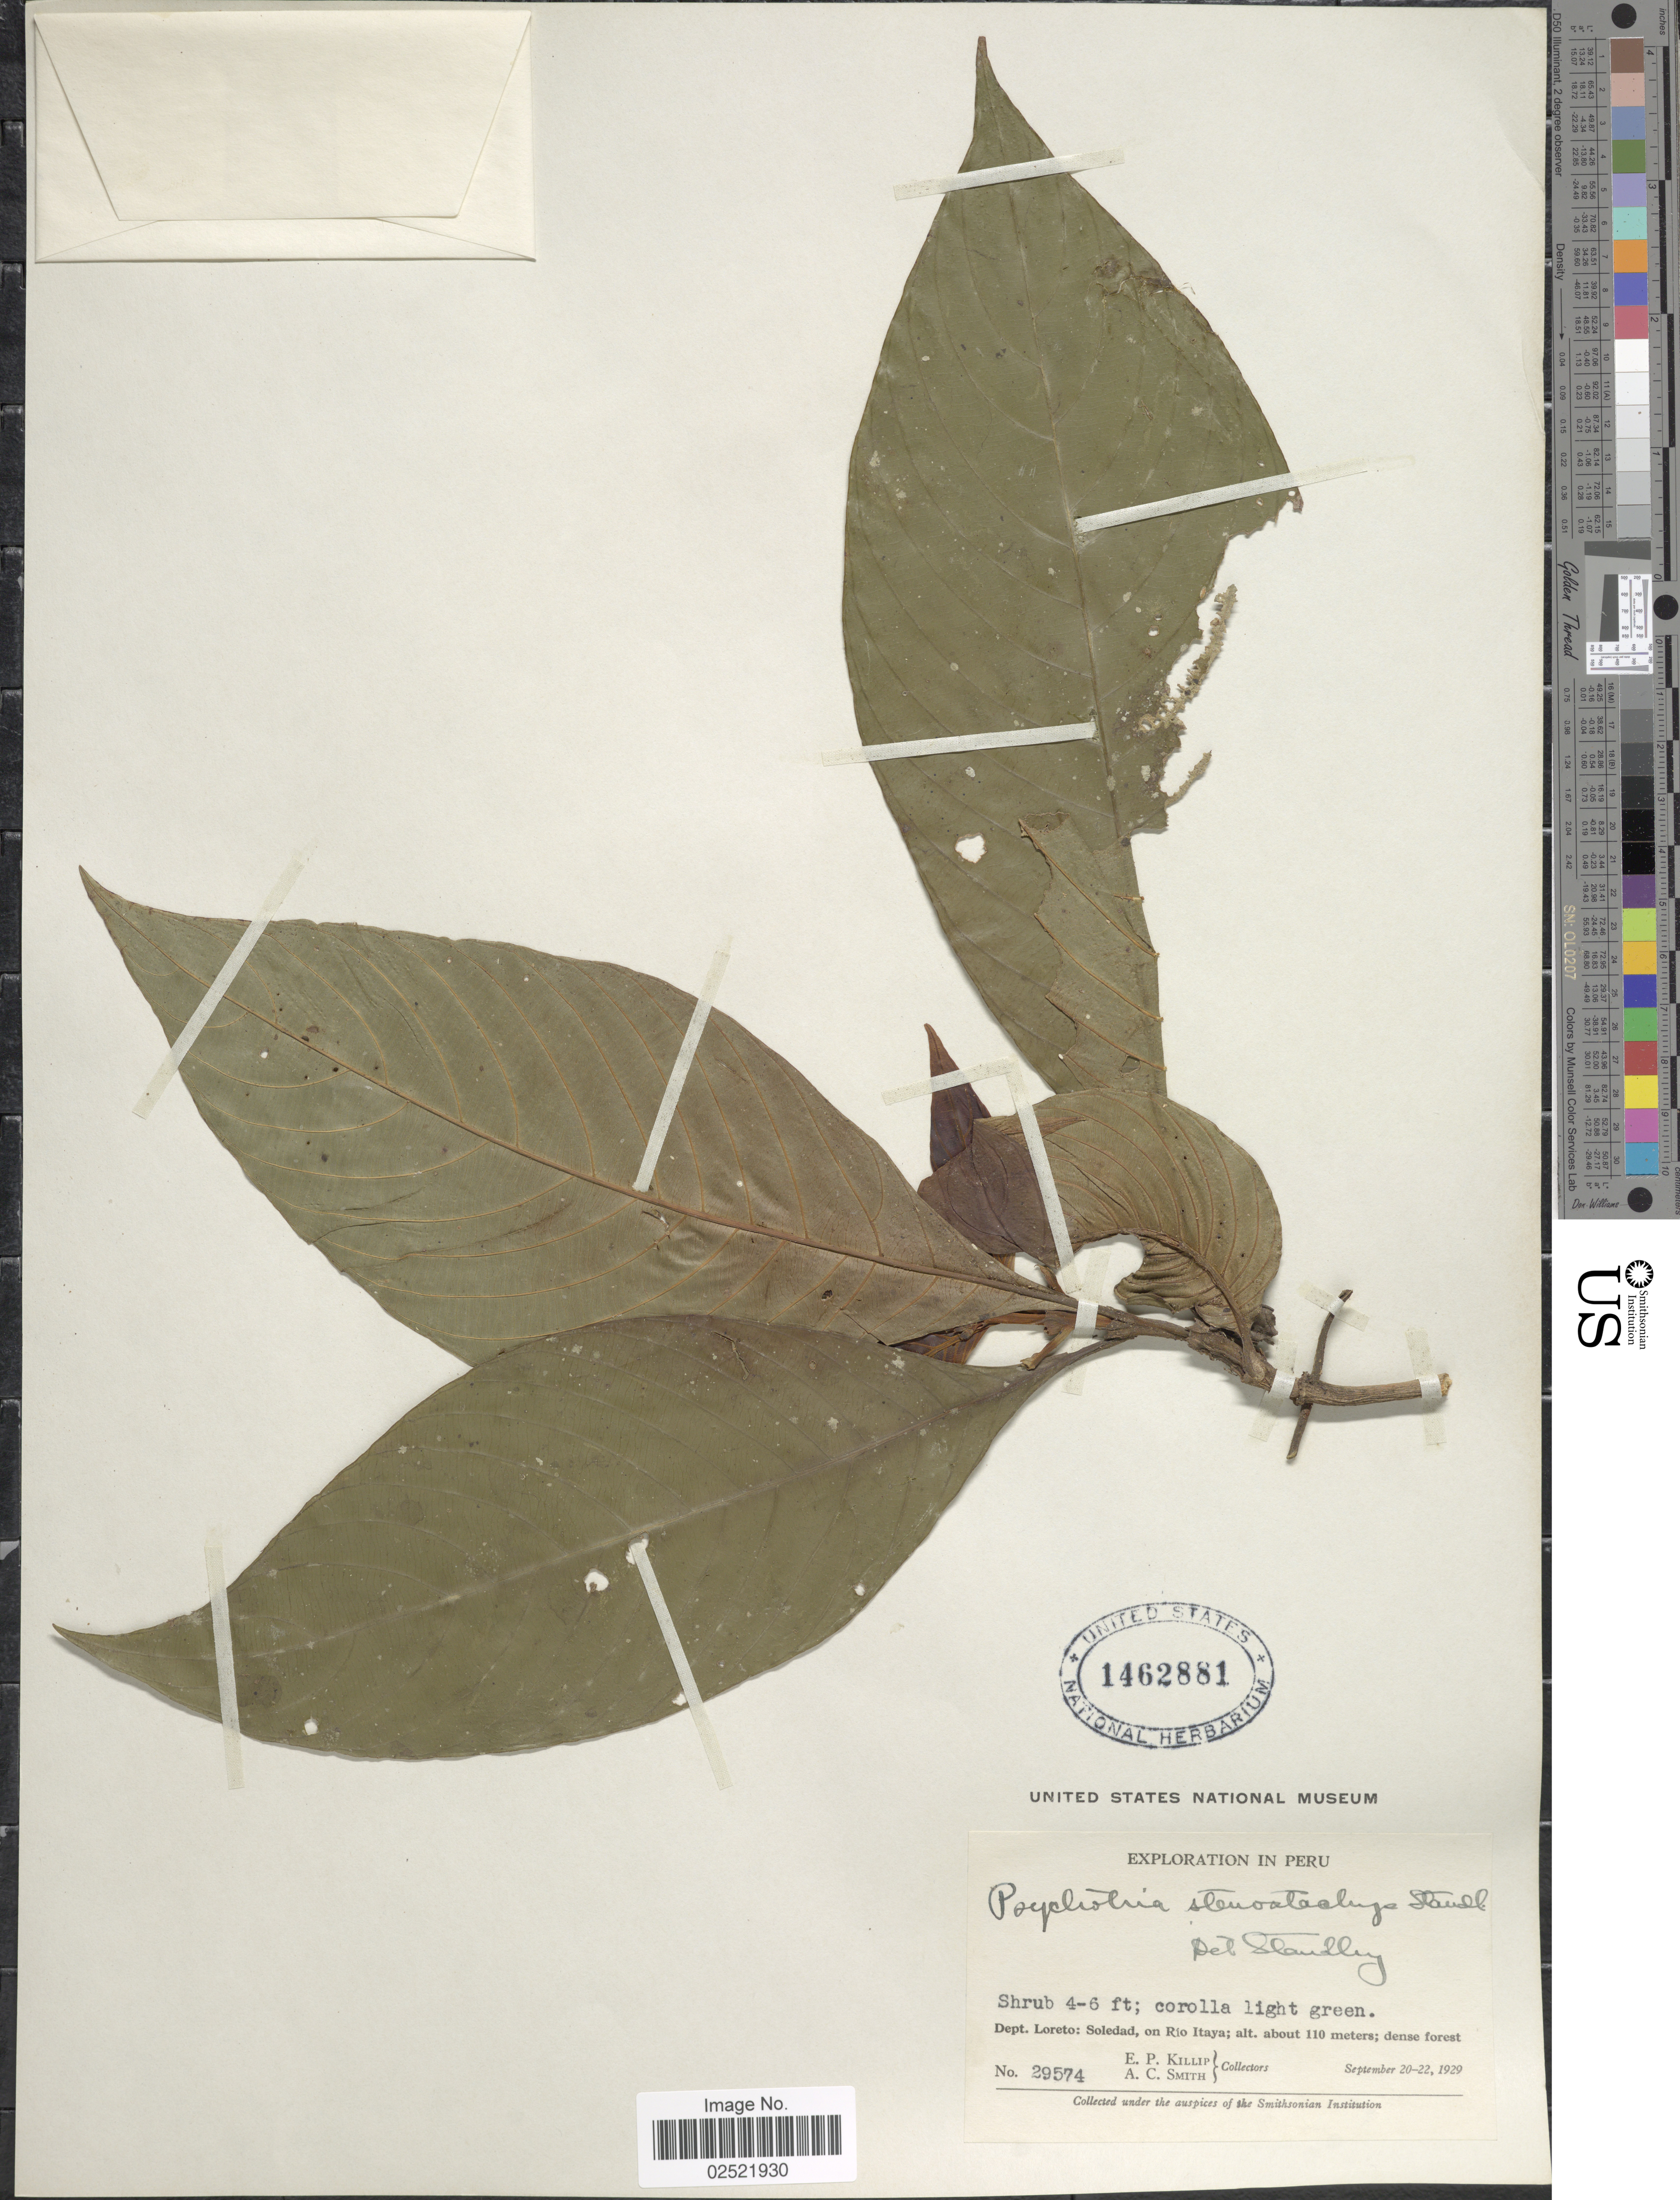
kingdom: Plantae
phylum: Tracheophyta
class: Magnoliopsida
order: Gentianales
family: Rubiaceae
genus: Psychotria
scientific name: Psychotria stenostachya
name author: Standl.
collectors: E. P. Killip & A. C. Smith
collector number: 29574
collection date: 1929-09-20/1929-09-22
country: Peru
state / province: Loreto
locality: Soledad, on Rio Itaya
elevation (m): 110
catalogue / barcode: US 1462881